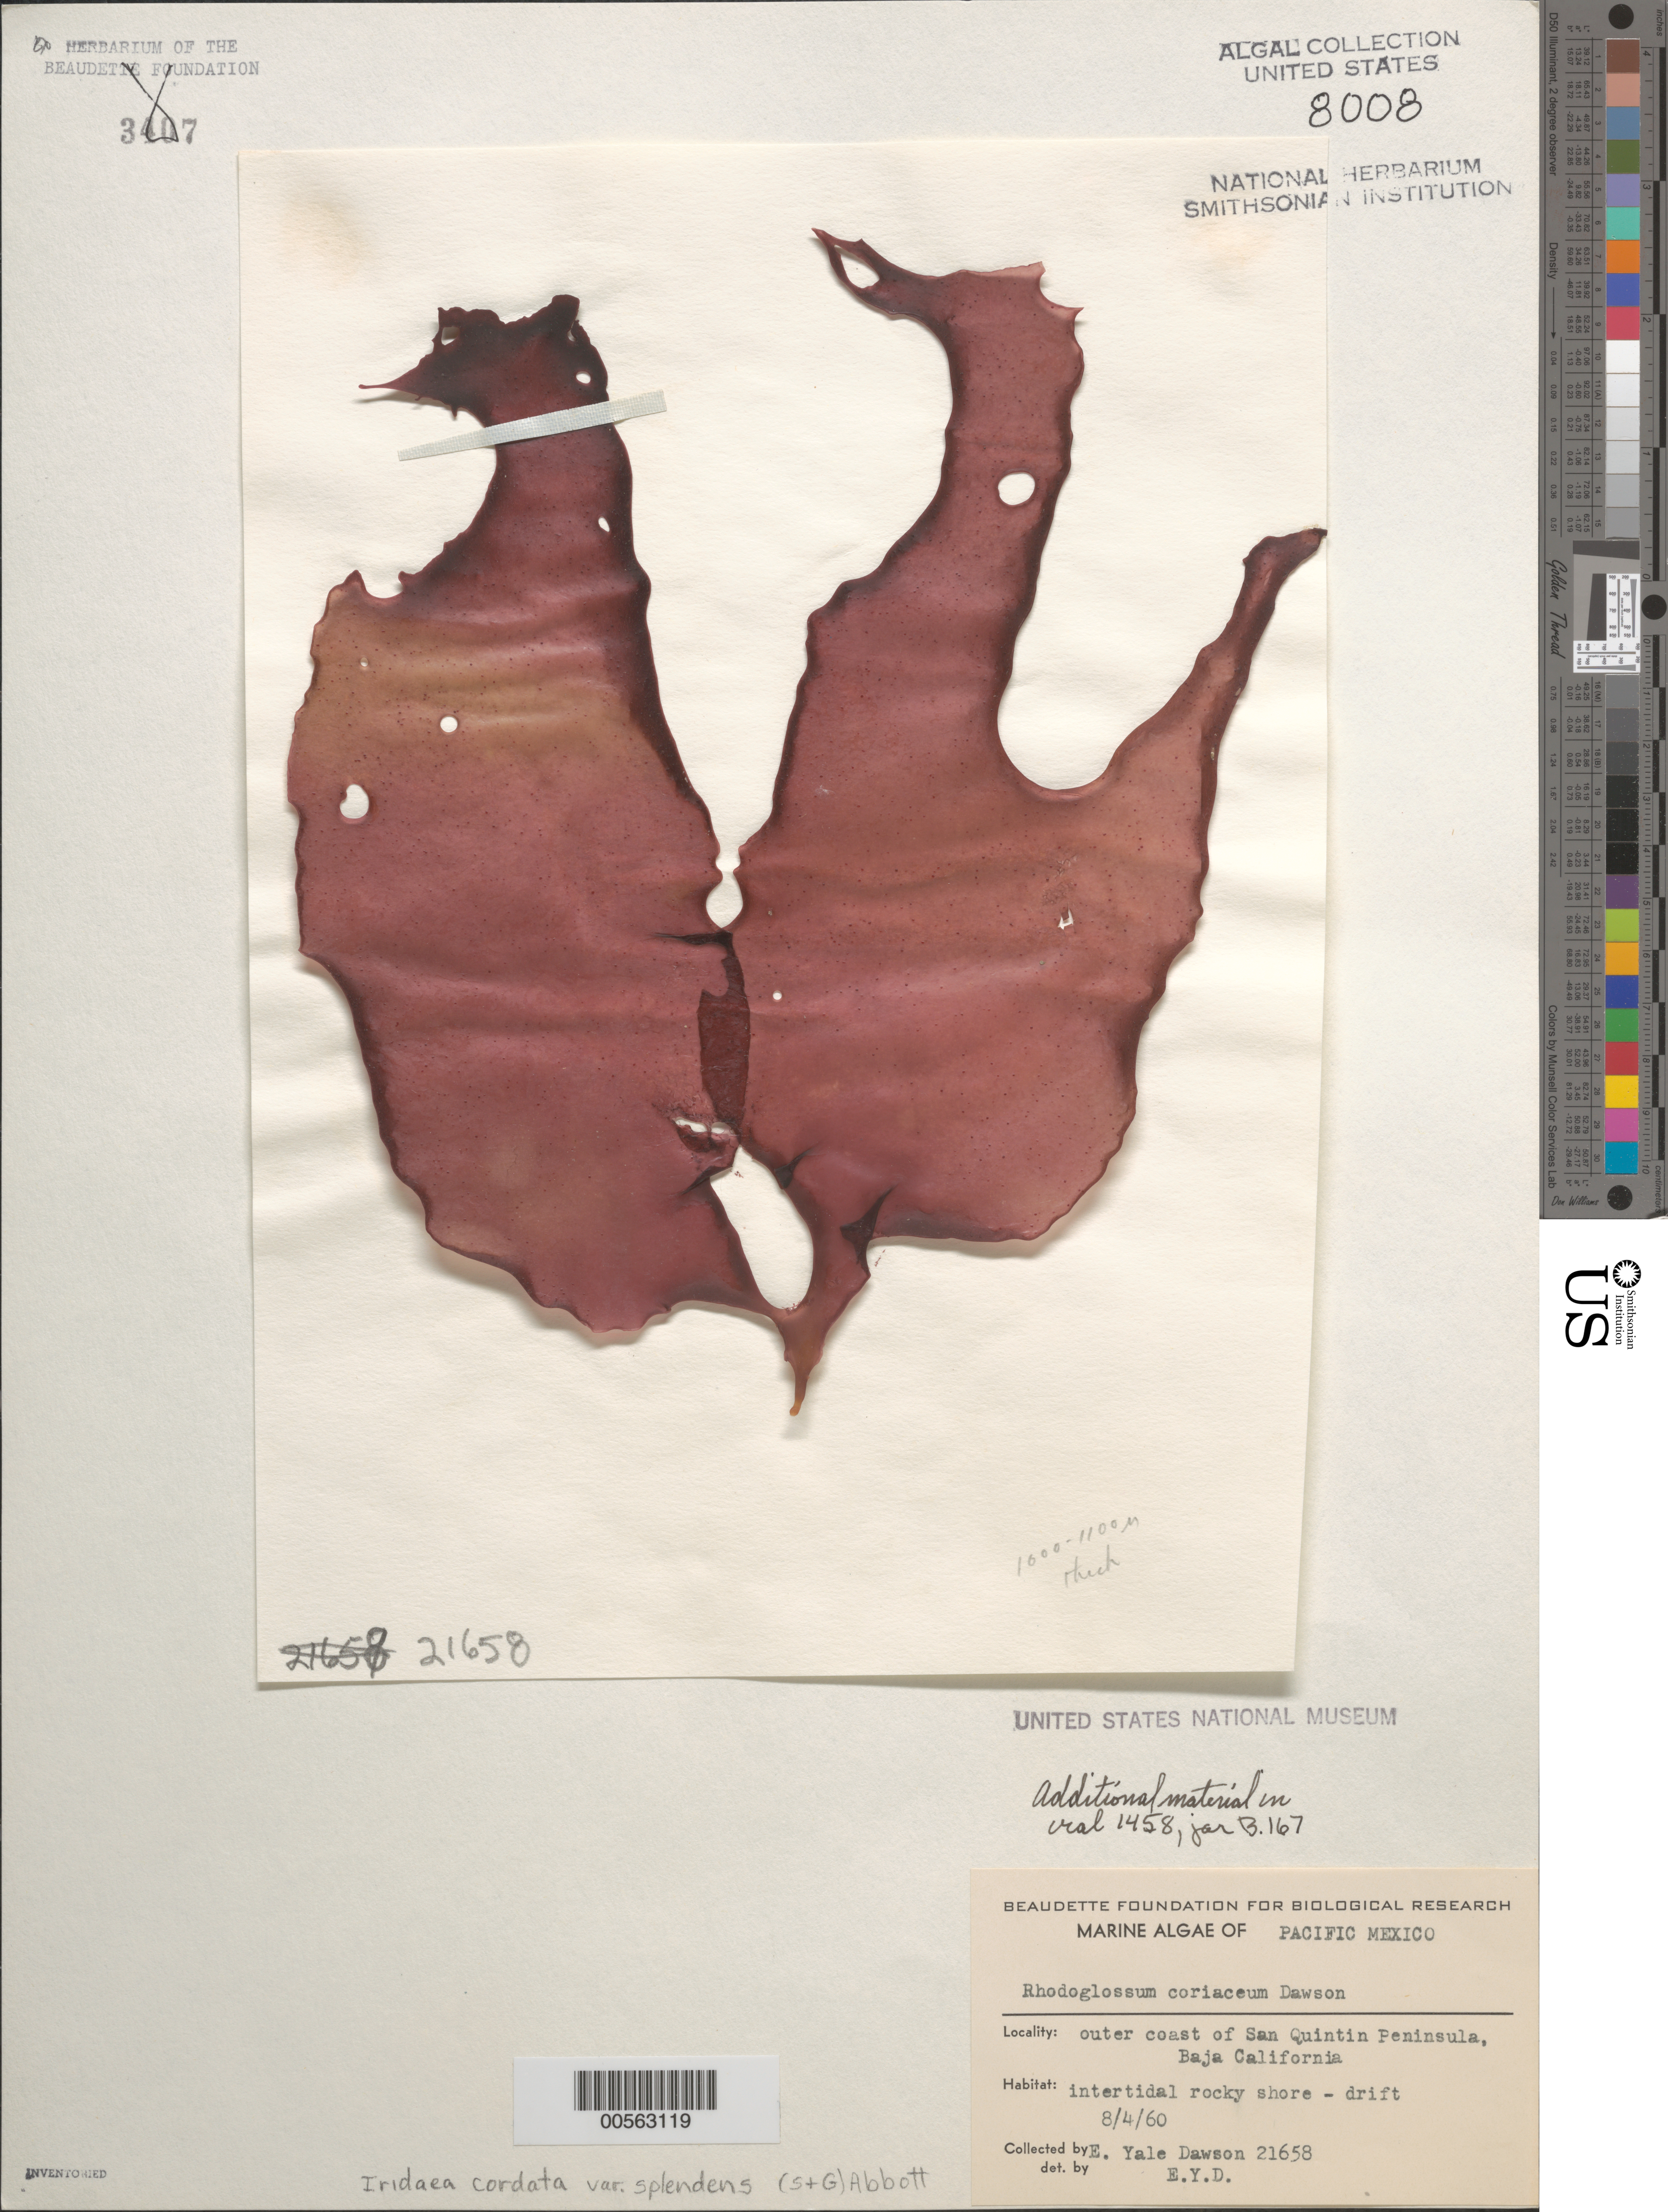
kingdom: Plantae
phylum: Rhodophyta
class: Florideophyceae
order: Gigartinales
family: Gigartinaceae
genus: Iridaea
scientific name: Iridaea cordata var. splendens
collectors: E. Y. Dawson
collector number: EYD 21658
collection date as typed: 04 Aug 1960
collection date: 1960-08-04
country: Mexico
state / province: Baja California Norte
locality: San Quintin Peninsula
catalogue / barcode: US 8008